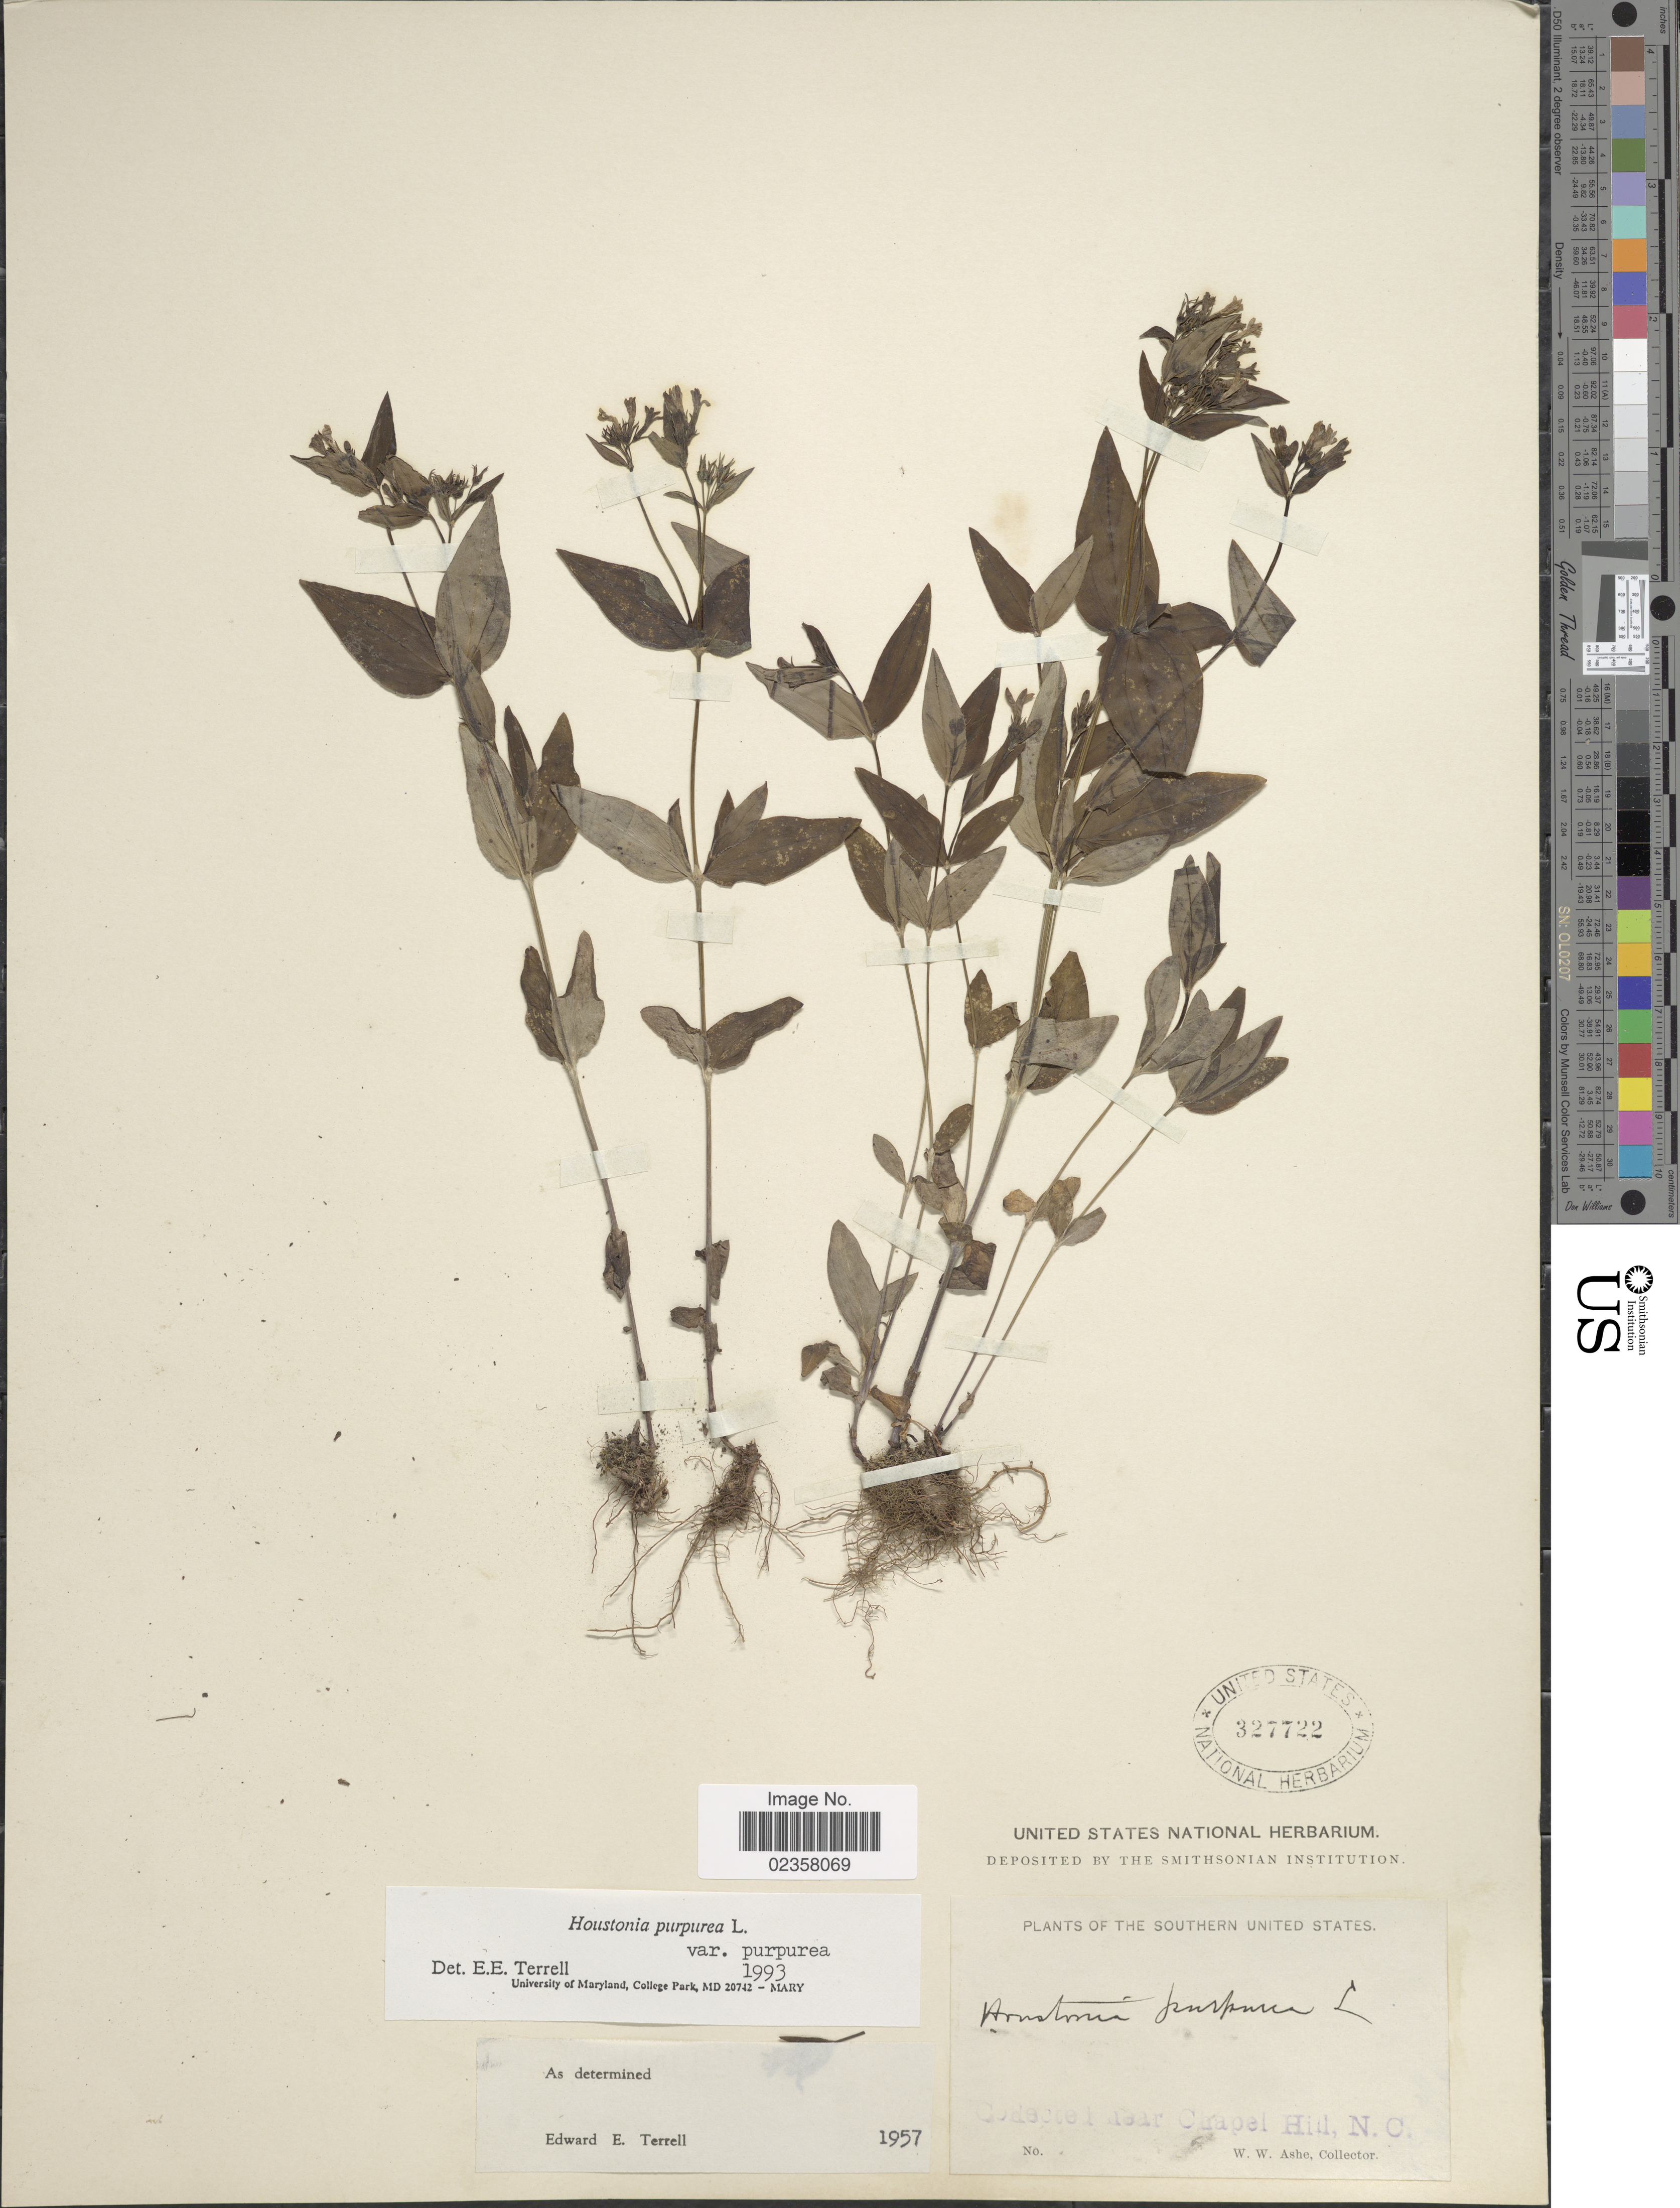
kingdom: Plantae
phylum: Tracheophyta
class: Magnoliopsida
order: Gentianales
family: Rubiaceae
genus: Houstonia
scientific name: Houstonia purpurea var. purpurea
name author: L.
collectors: W. W. Ashe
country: United States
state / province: North Carolina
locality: Southern United States, near Chapel Hill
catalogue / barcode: US 327722